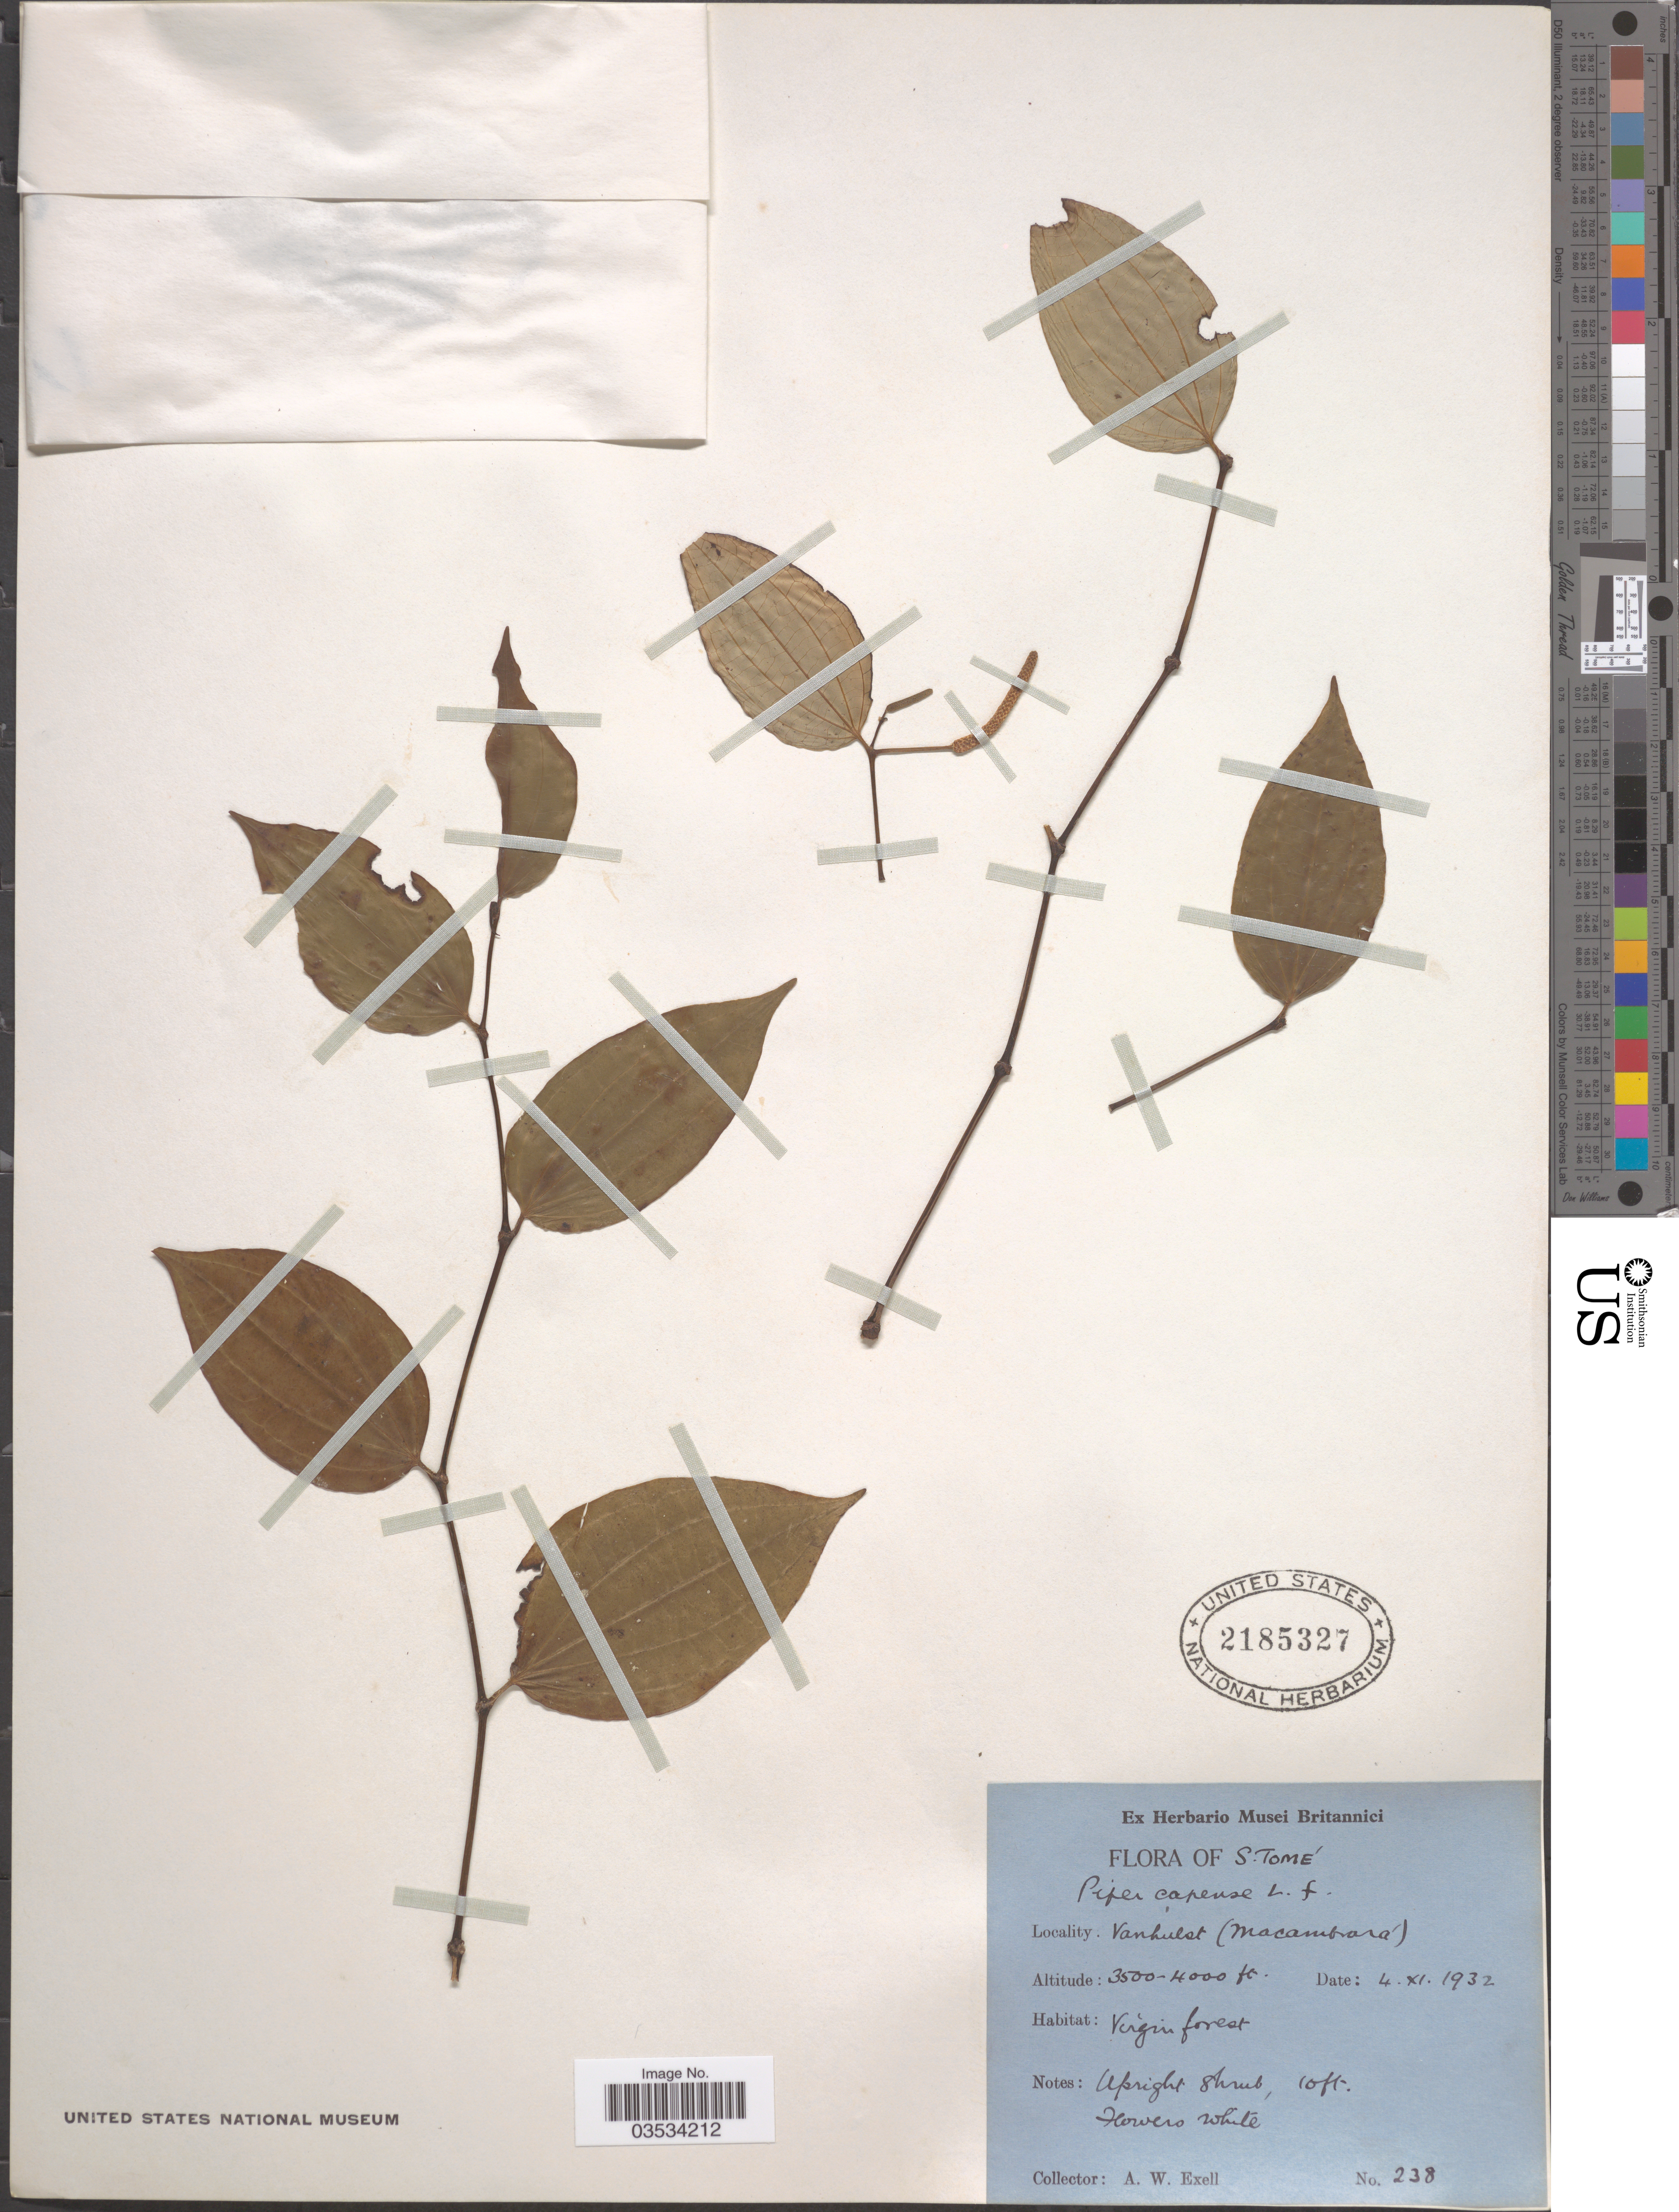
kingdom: Plantae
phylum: Tracheophyta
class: Magnoliopsida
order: Piperales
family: Piperaceae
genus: Piper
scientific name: Piper capense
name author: L. f.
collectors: A. Exell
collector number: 238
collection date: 1932-11-04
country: São Tomé and Principe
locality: S. Tomé. Valhulst (Macambrara).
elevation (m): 1067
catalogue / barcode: US 2185327